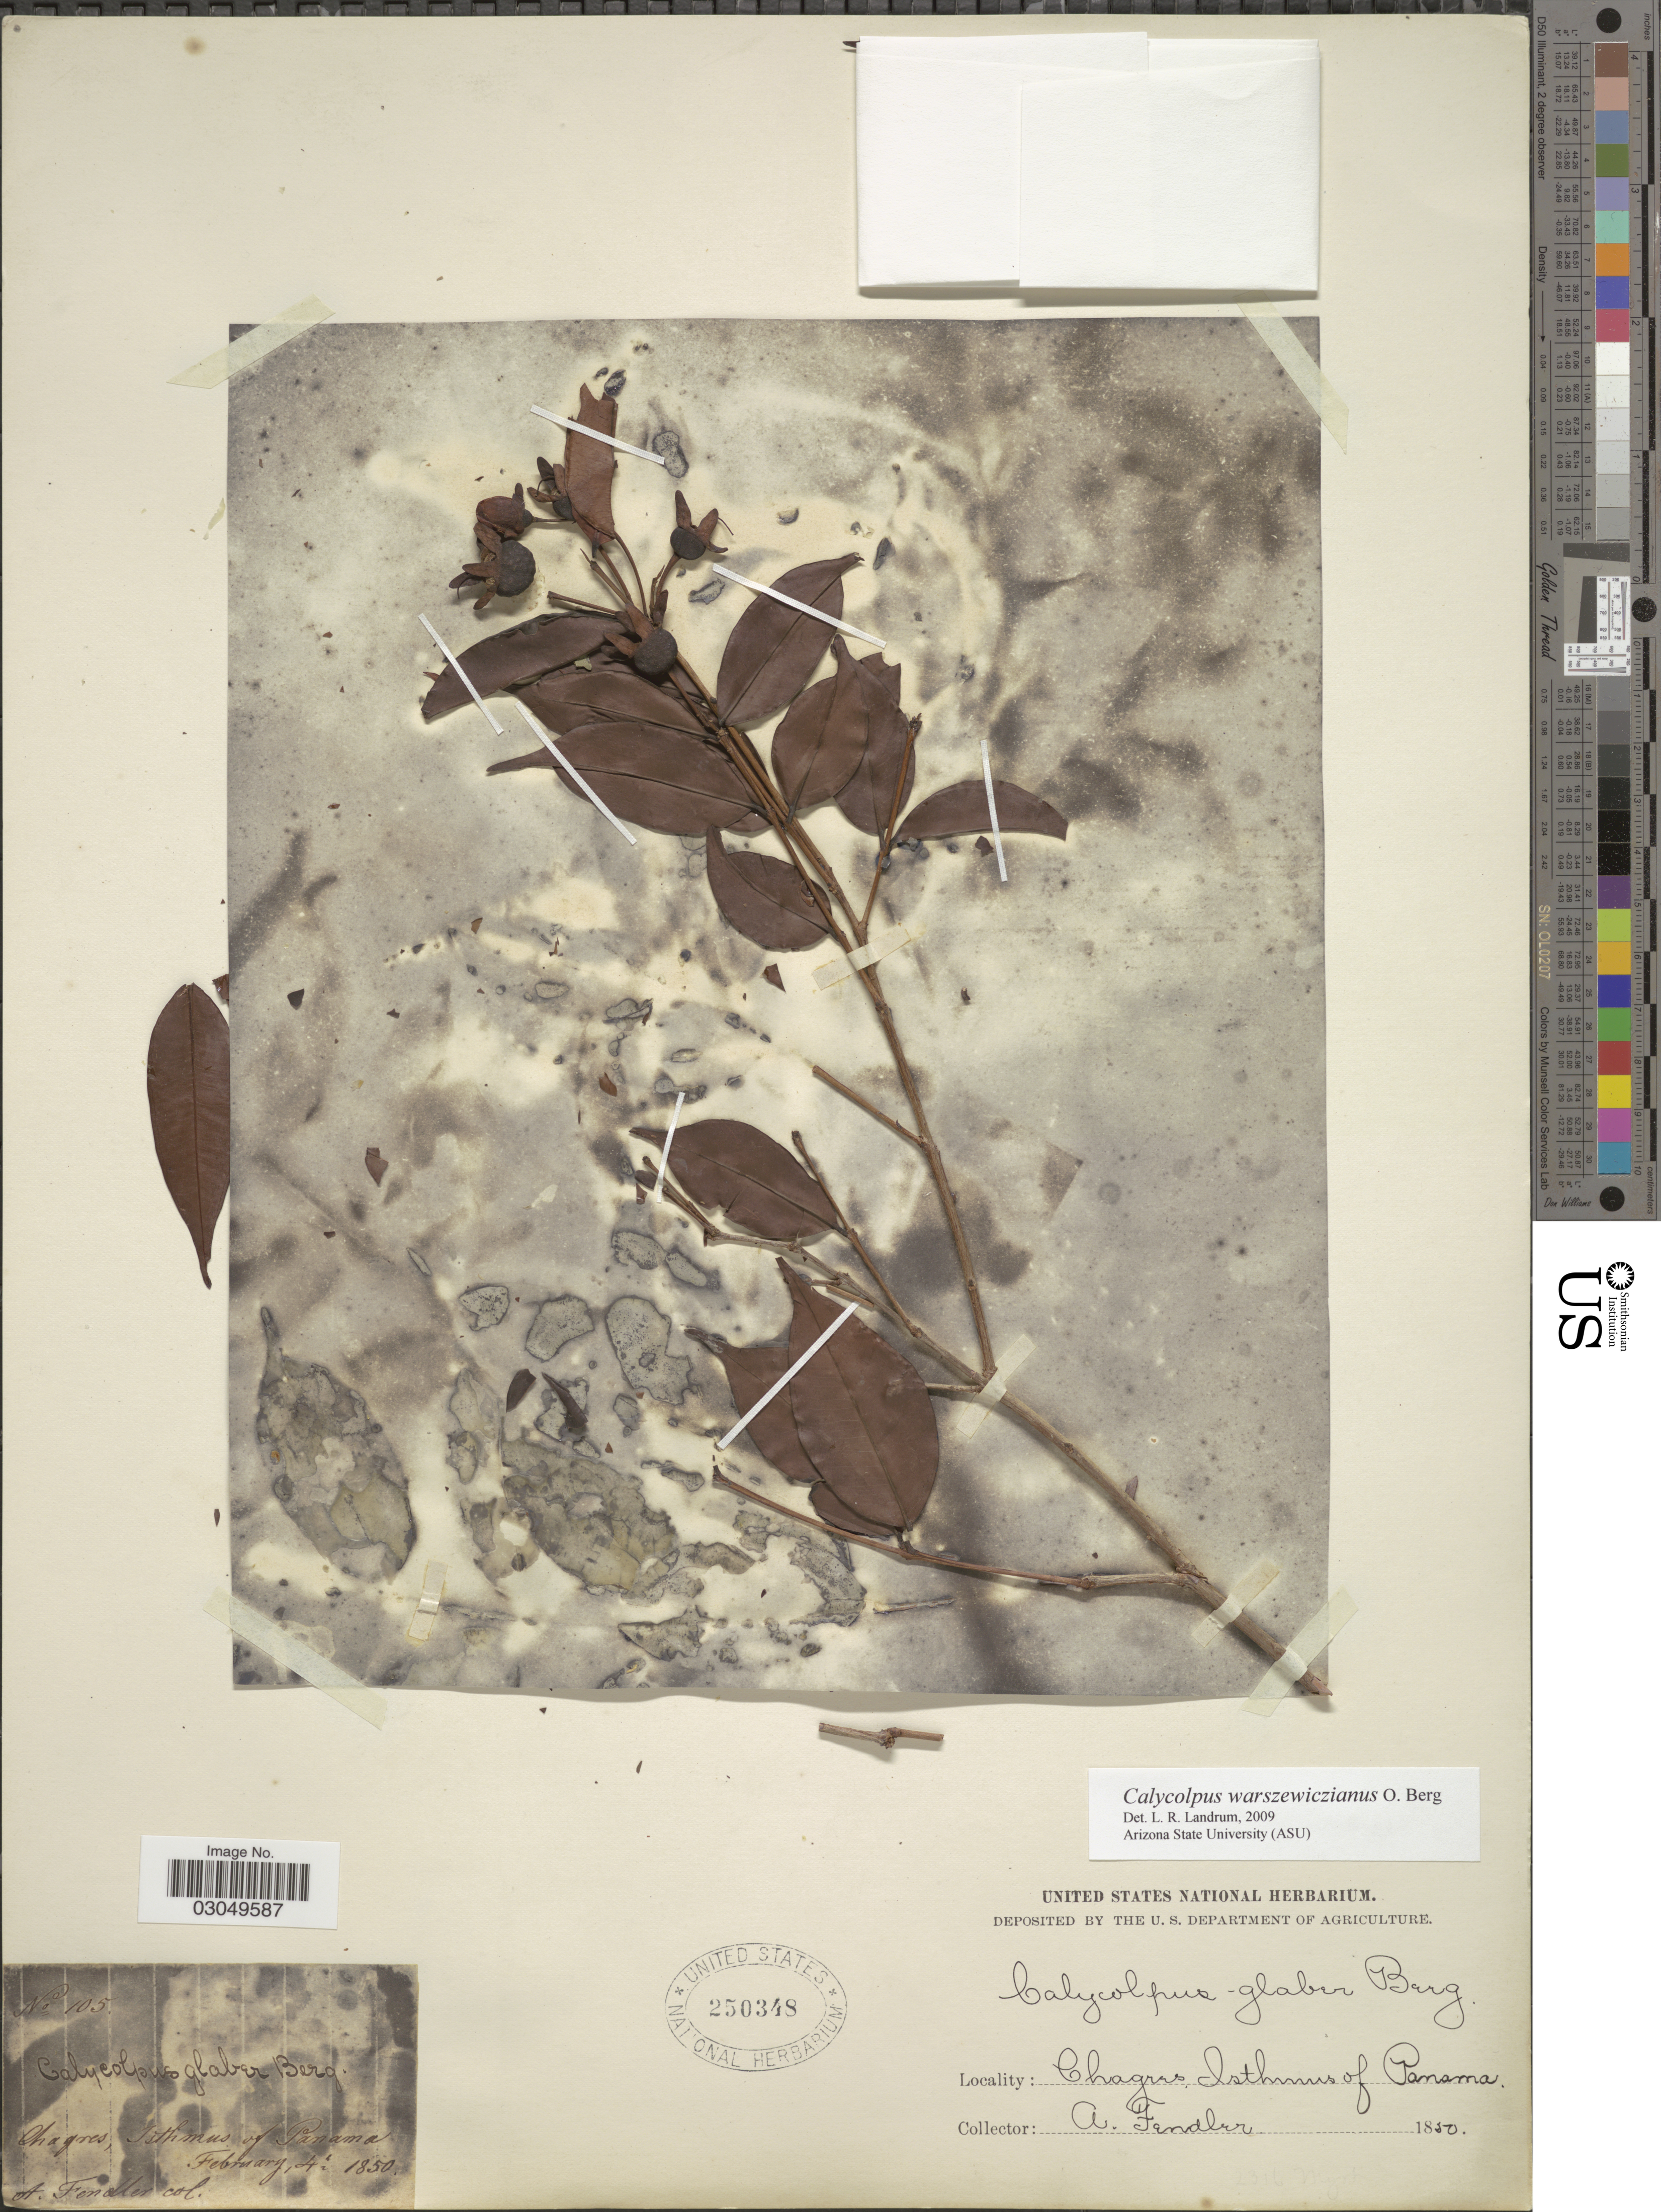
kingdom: Plantae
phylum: Tracheophyta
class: Magnoliopsida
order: Myrtales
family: Myrtaceae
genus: Calycolpus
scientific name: Calycolpus warszewiczianus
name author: O. Berg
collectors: A. Fendler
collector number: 105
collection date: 1850-02-04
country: Panama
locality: Chagres, Isthmus of Panama.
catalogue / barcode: US 250348